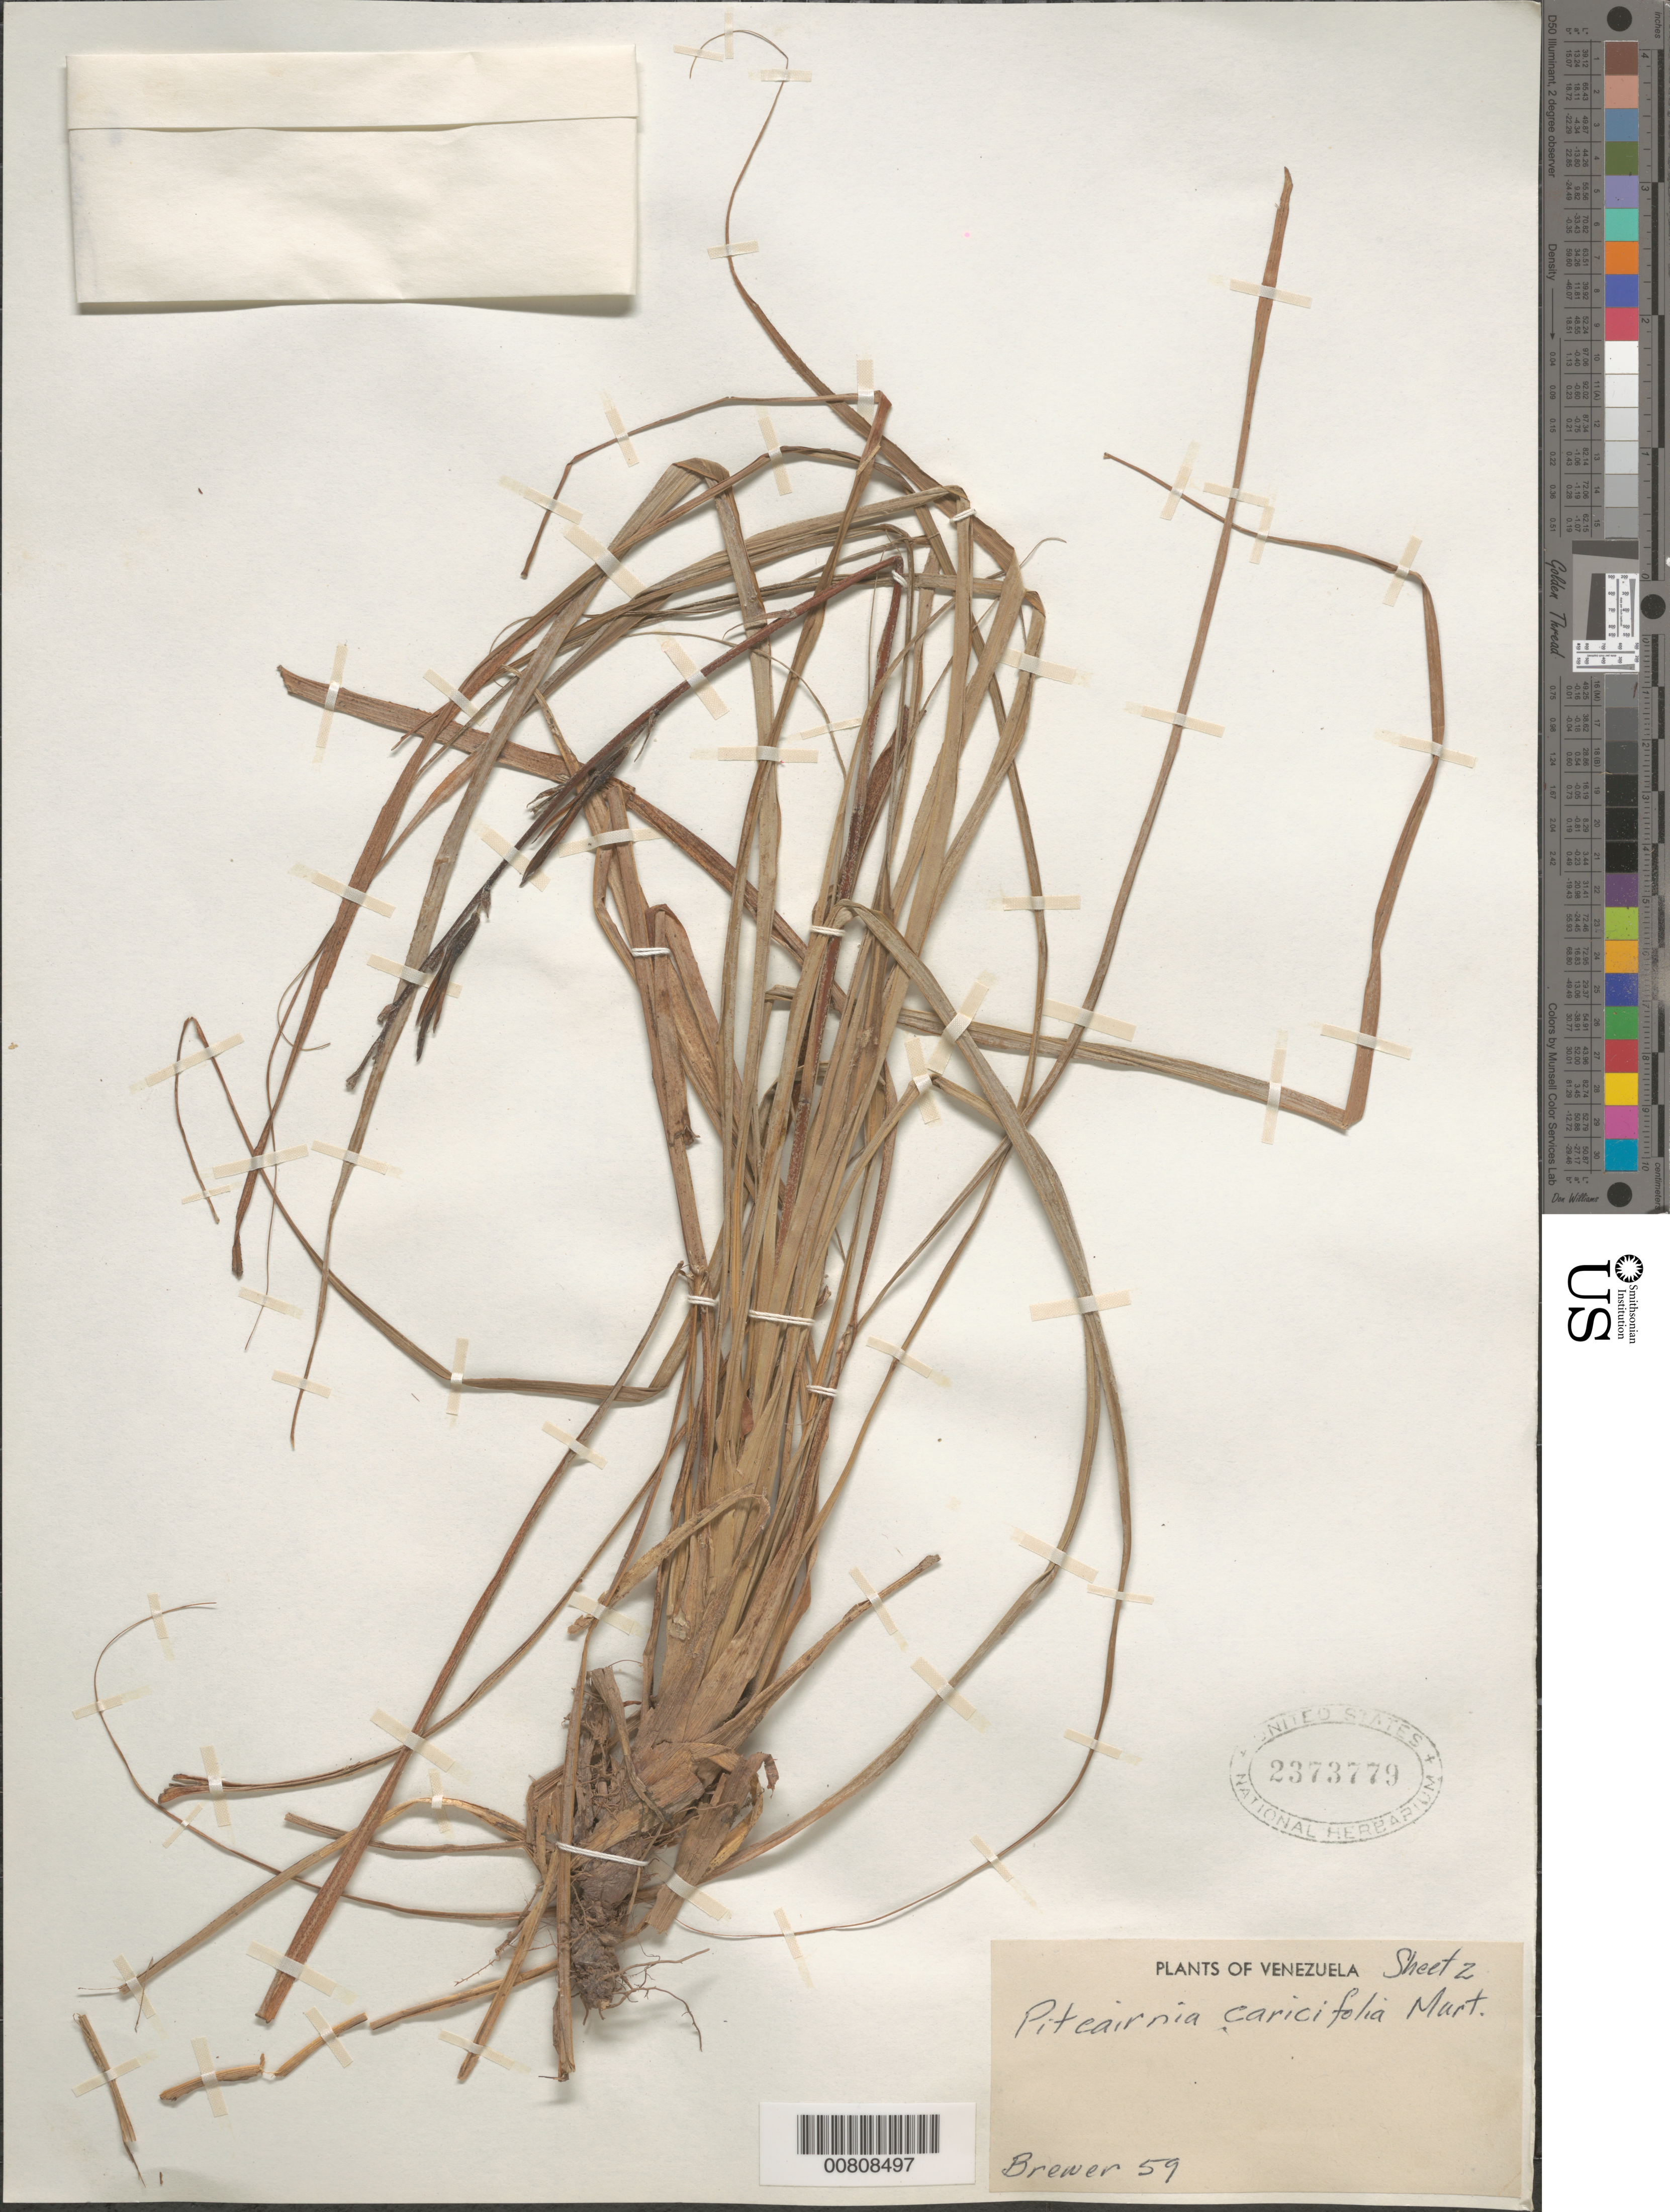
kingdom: Plantae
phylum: Tracheophyta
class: Liliopsida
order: Poales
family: Bromeliaceae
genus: Pitcairnia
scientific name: Pitcairnia caricifolia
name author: Mart. ex Schult. f.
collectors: -. Brewer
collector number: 59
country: Venezuela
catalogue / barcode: US 2373779